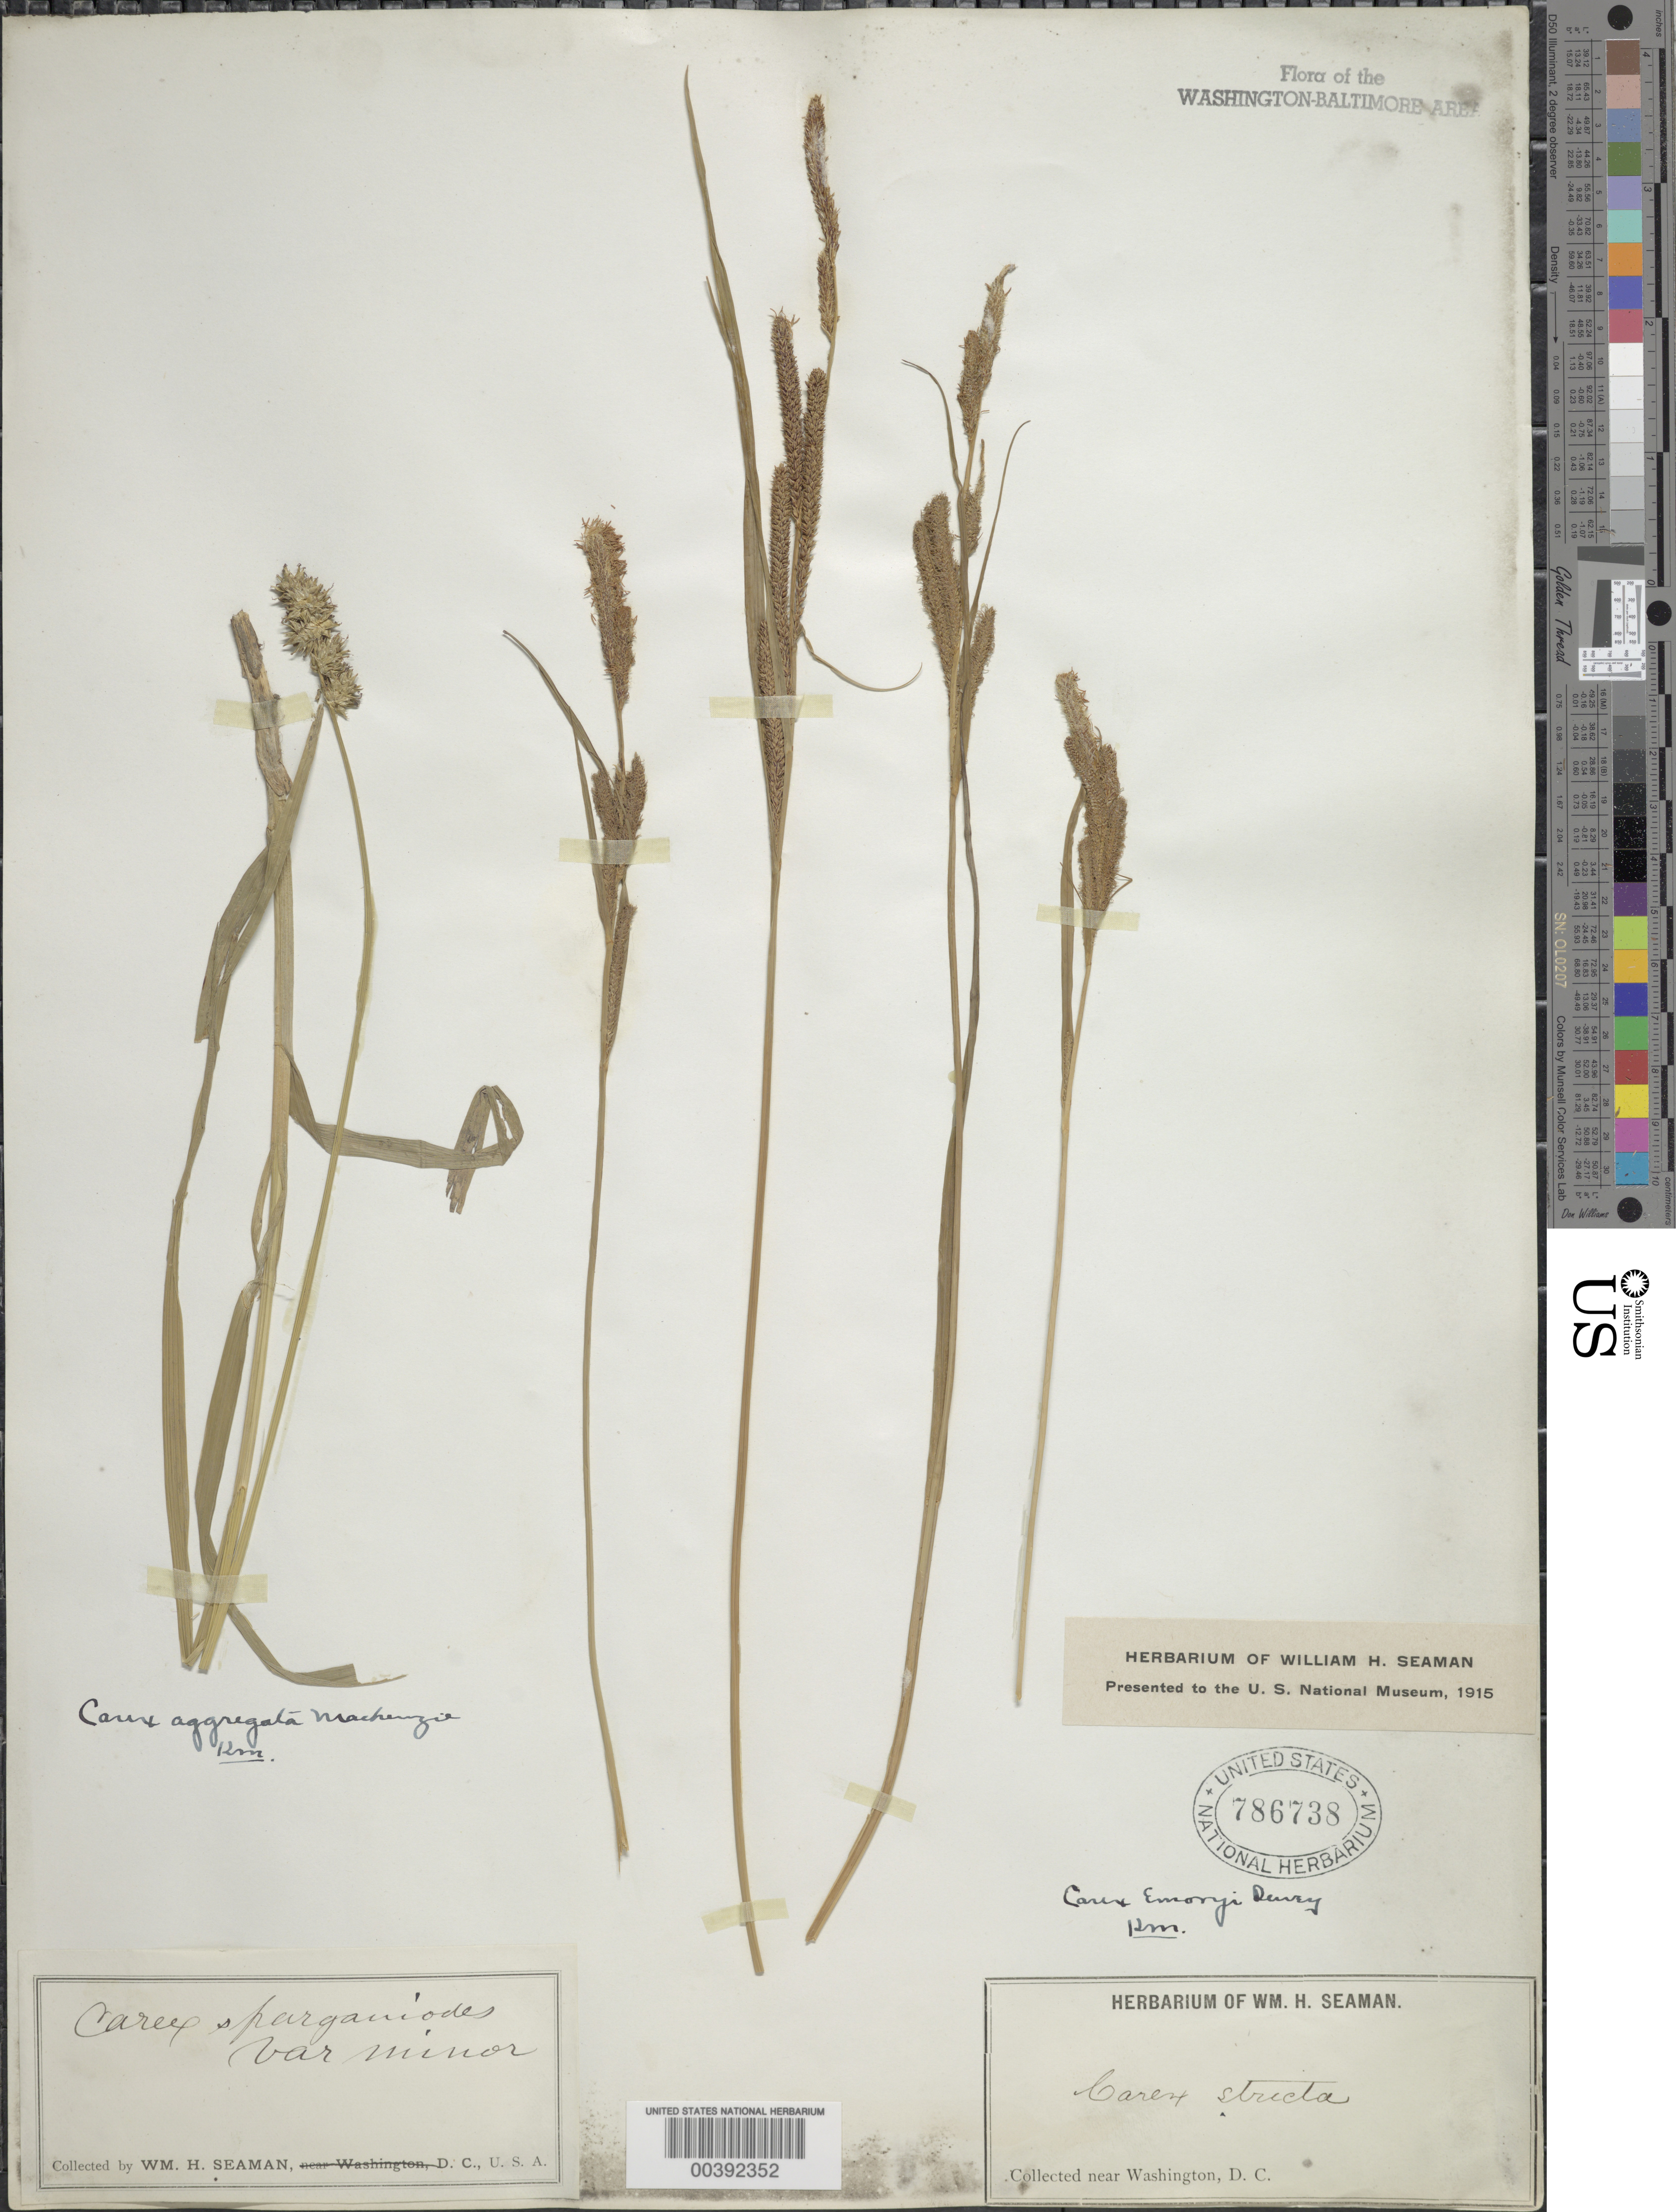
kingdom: Plantae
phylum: Tracheophyta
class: Liliopsida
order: Poales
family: Cyperaceae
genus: Carex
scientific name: Carex emoryi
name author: Dewey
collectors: W. Seaman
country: United States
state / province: District of Columbia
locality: Washington DC Area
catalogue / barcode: US 786738